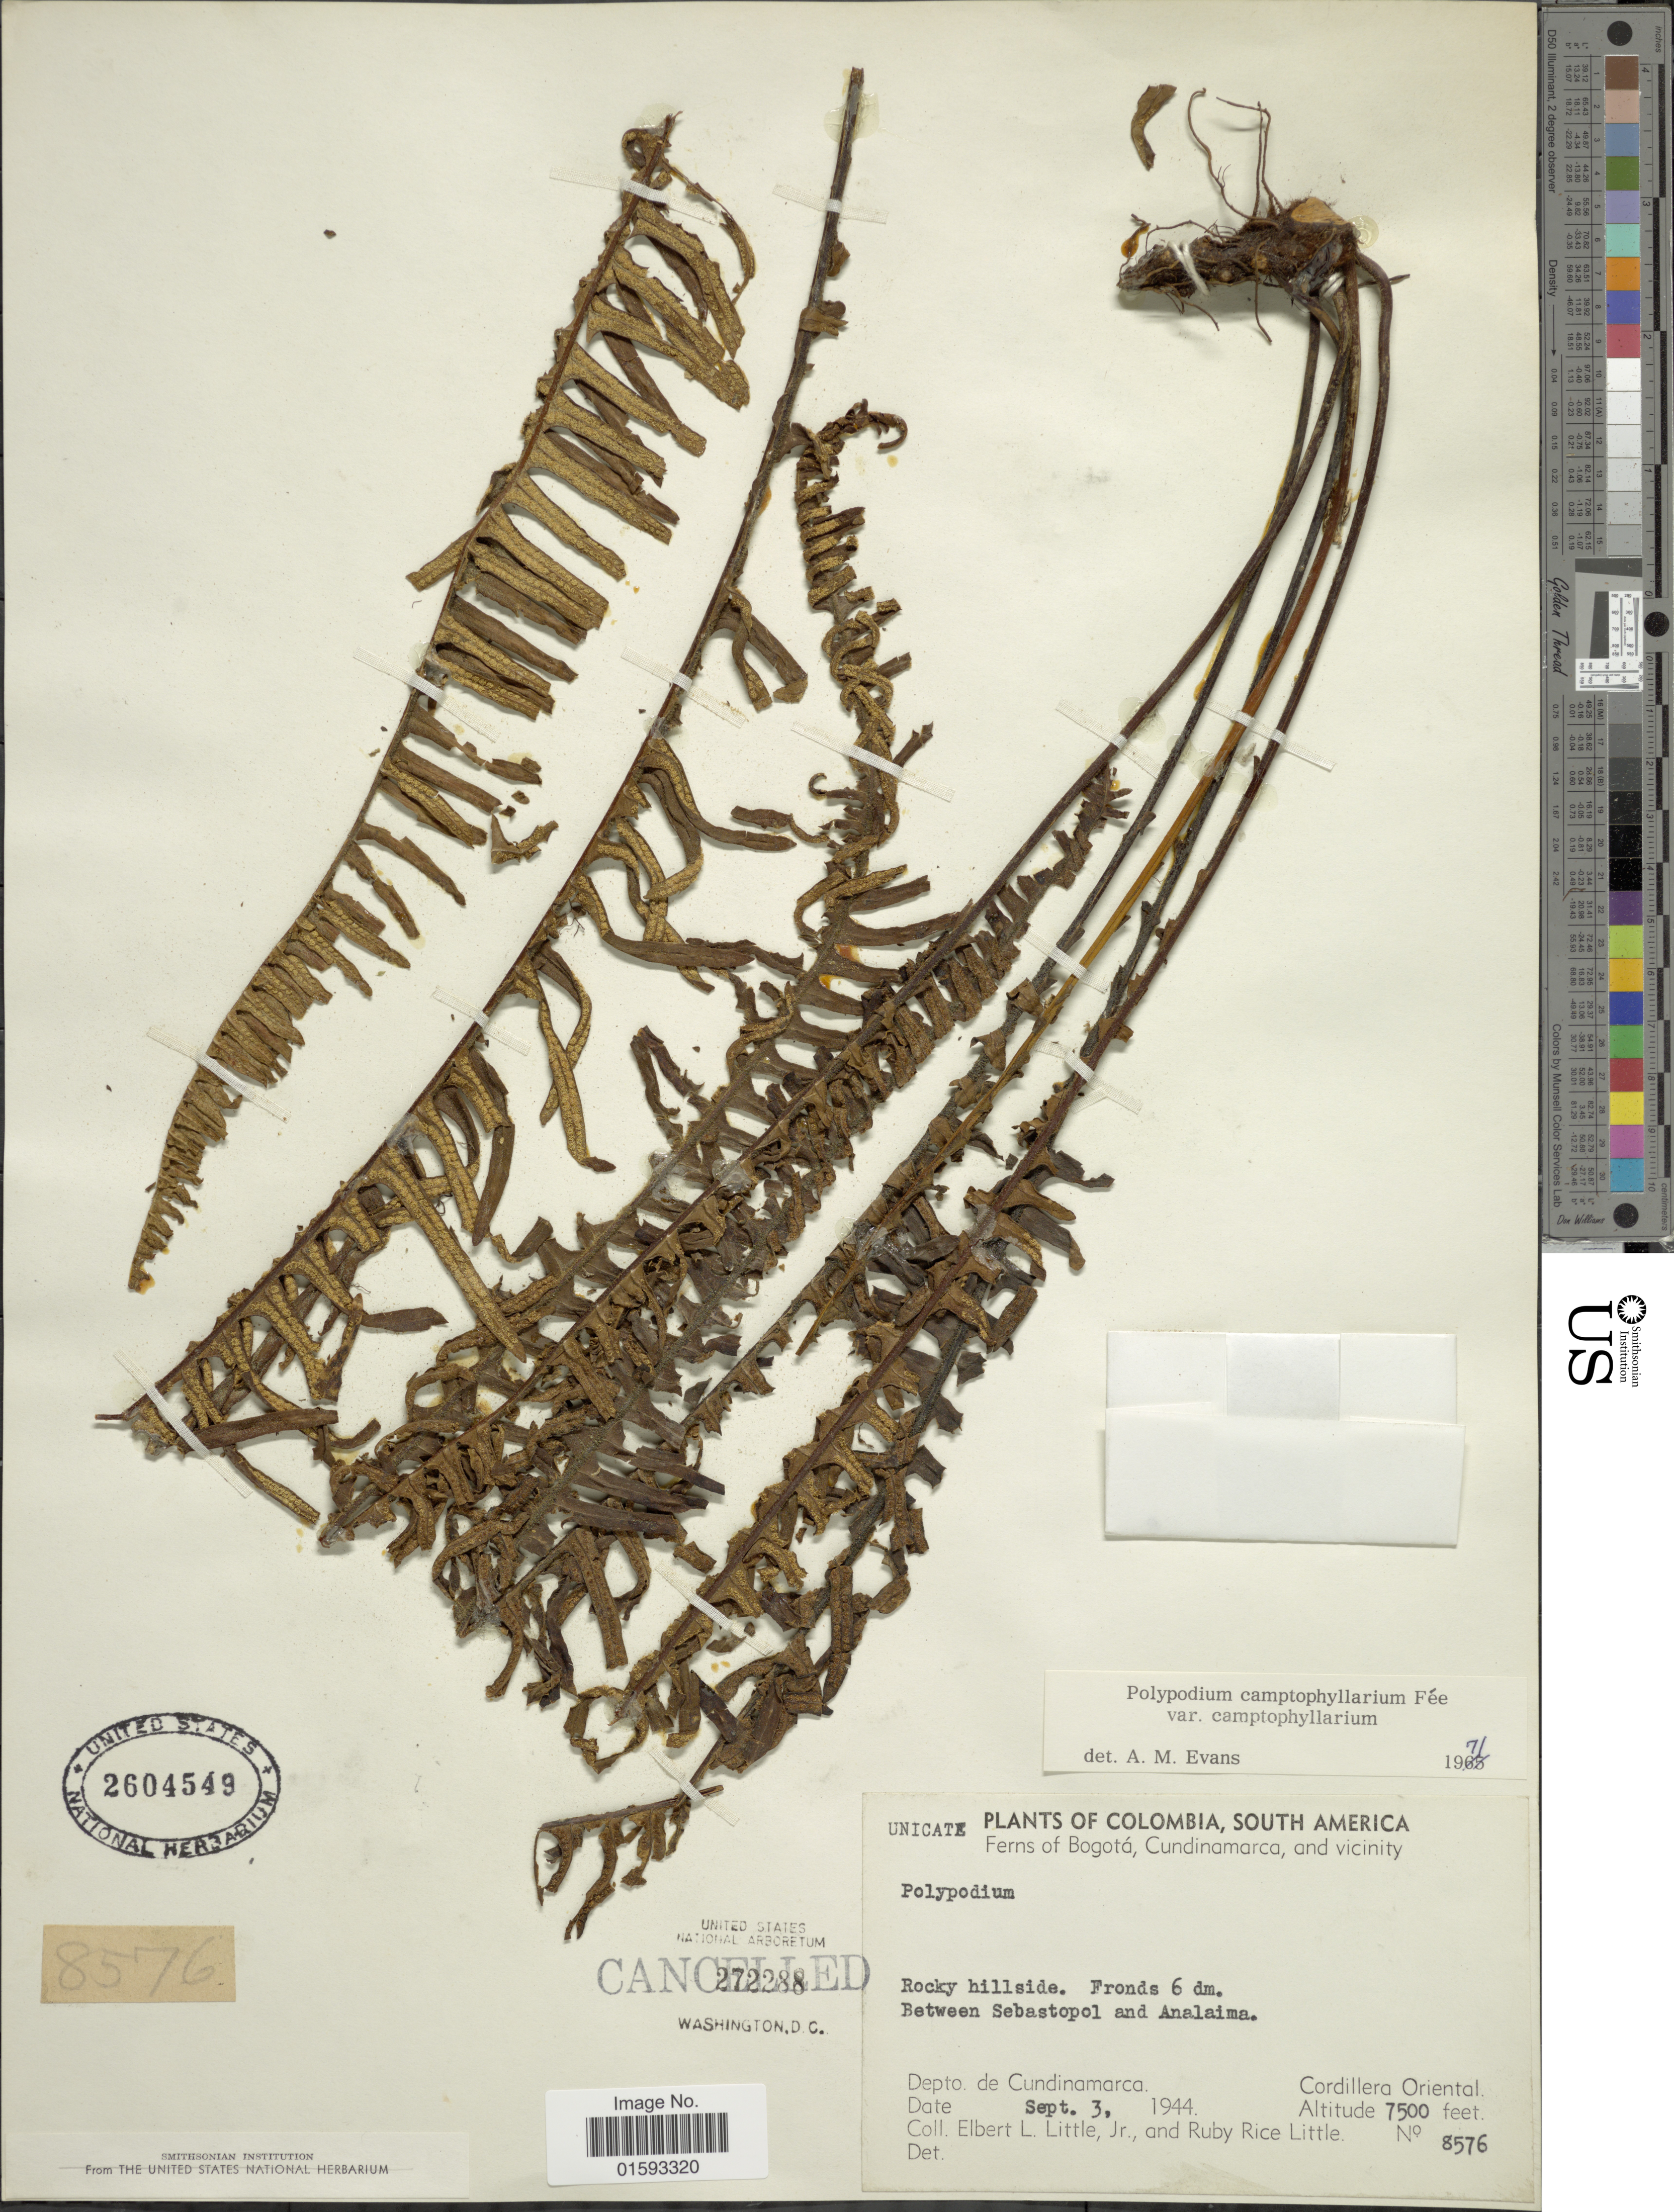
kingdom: Plantae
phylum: Tracheophyta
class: Polypodiopsida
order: Polypodiales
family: Polypodiaceae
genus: Pecluma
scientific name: Pecluma camptophyllaria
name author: (Fée) M.G. Price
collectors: E. L. Little & R. R. Little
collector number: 8576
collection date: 1944-09-03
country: Colombia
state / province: Cundinamarca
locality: Ferns of Bogota, Cundinamarca,and vicinity, Between Sebastopol and Analaima, Cordillera Oriental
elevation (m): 2286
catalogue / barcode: US 2604549